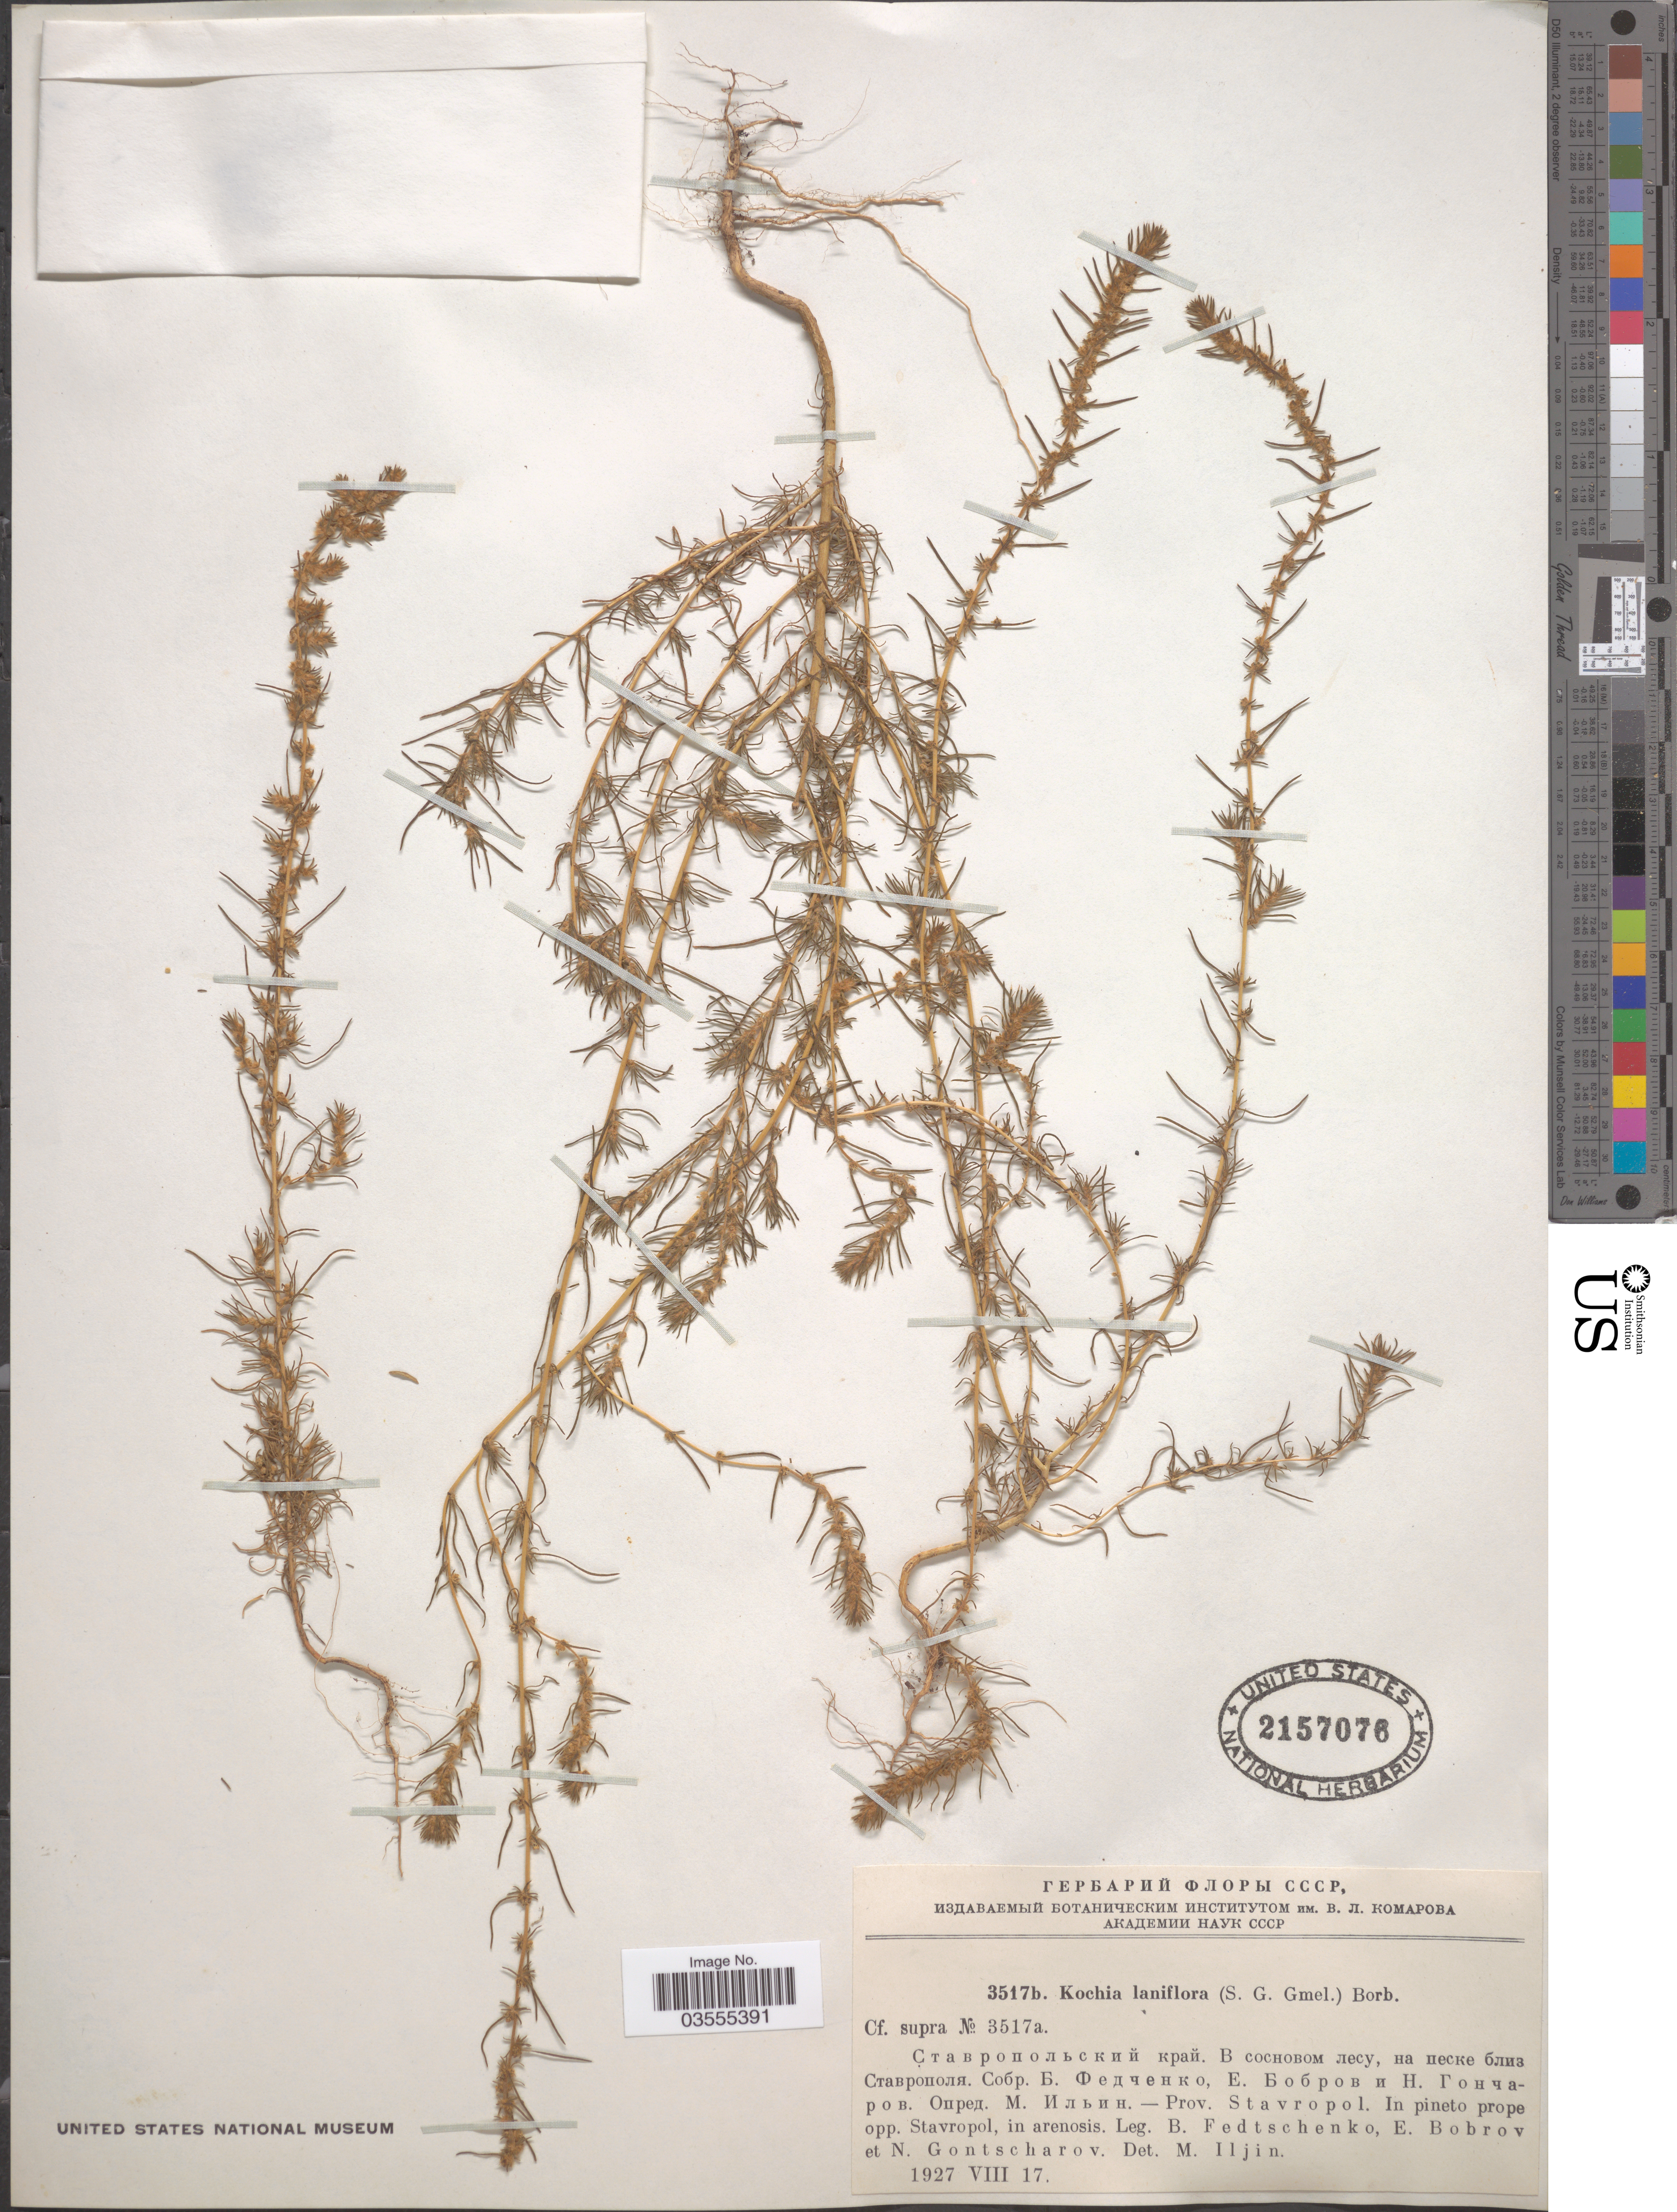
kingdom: Plantae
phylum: Tracheophyta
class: Magnoliopsida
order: Caryophyllales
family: Amaranthaceae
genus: Bassia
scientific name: Bassia laniflora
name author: (S.G. Gmel.) A.J. Scott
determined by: Strong, Mark T., (BOT), Smithsonian Institution - National Museum of Natural History (UNITED STATES)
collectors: B. Fedtschenko, E. Bobrov & N. Gontscharov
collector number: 3517b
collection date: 1927-08-17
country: Russian Federation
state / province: Stavropol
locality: In pineto prope opp. Stavropol, in arenosis.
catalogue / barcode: US 2157076